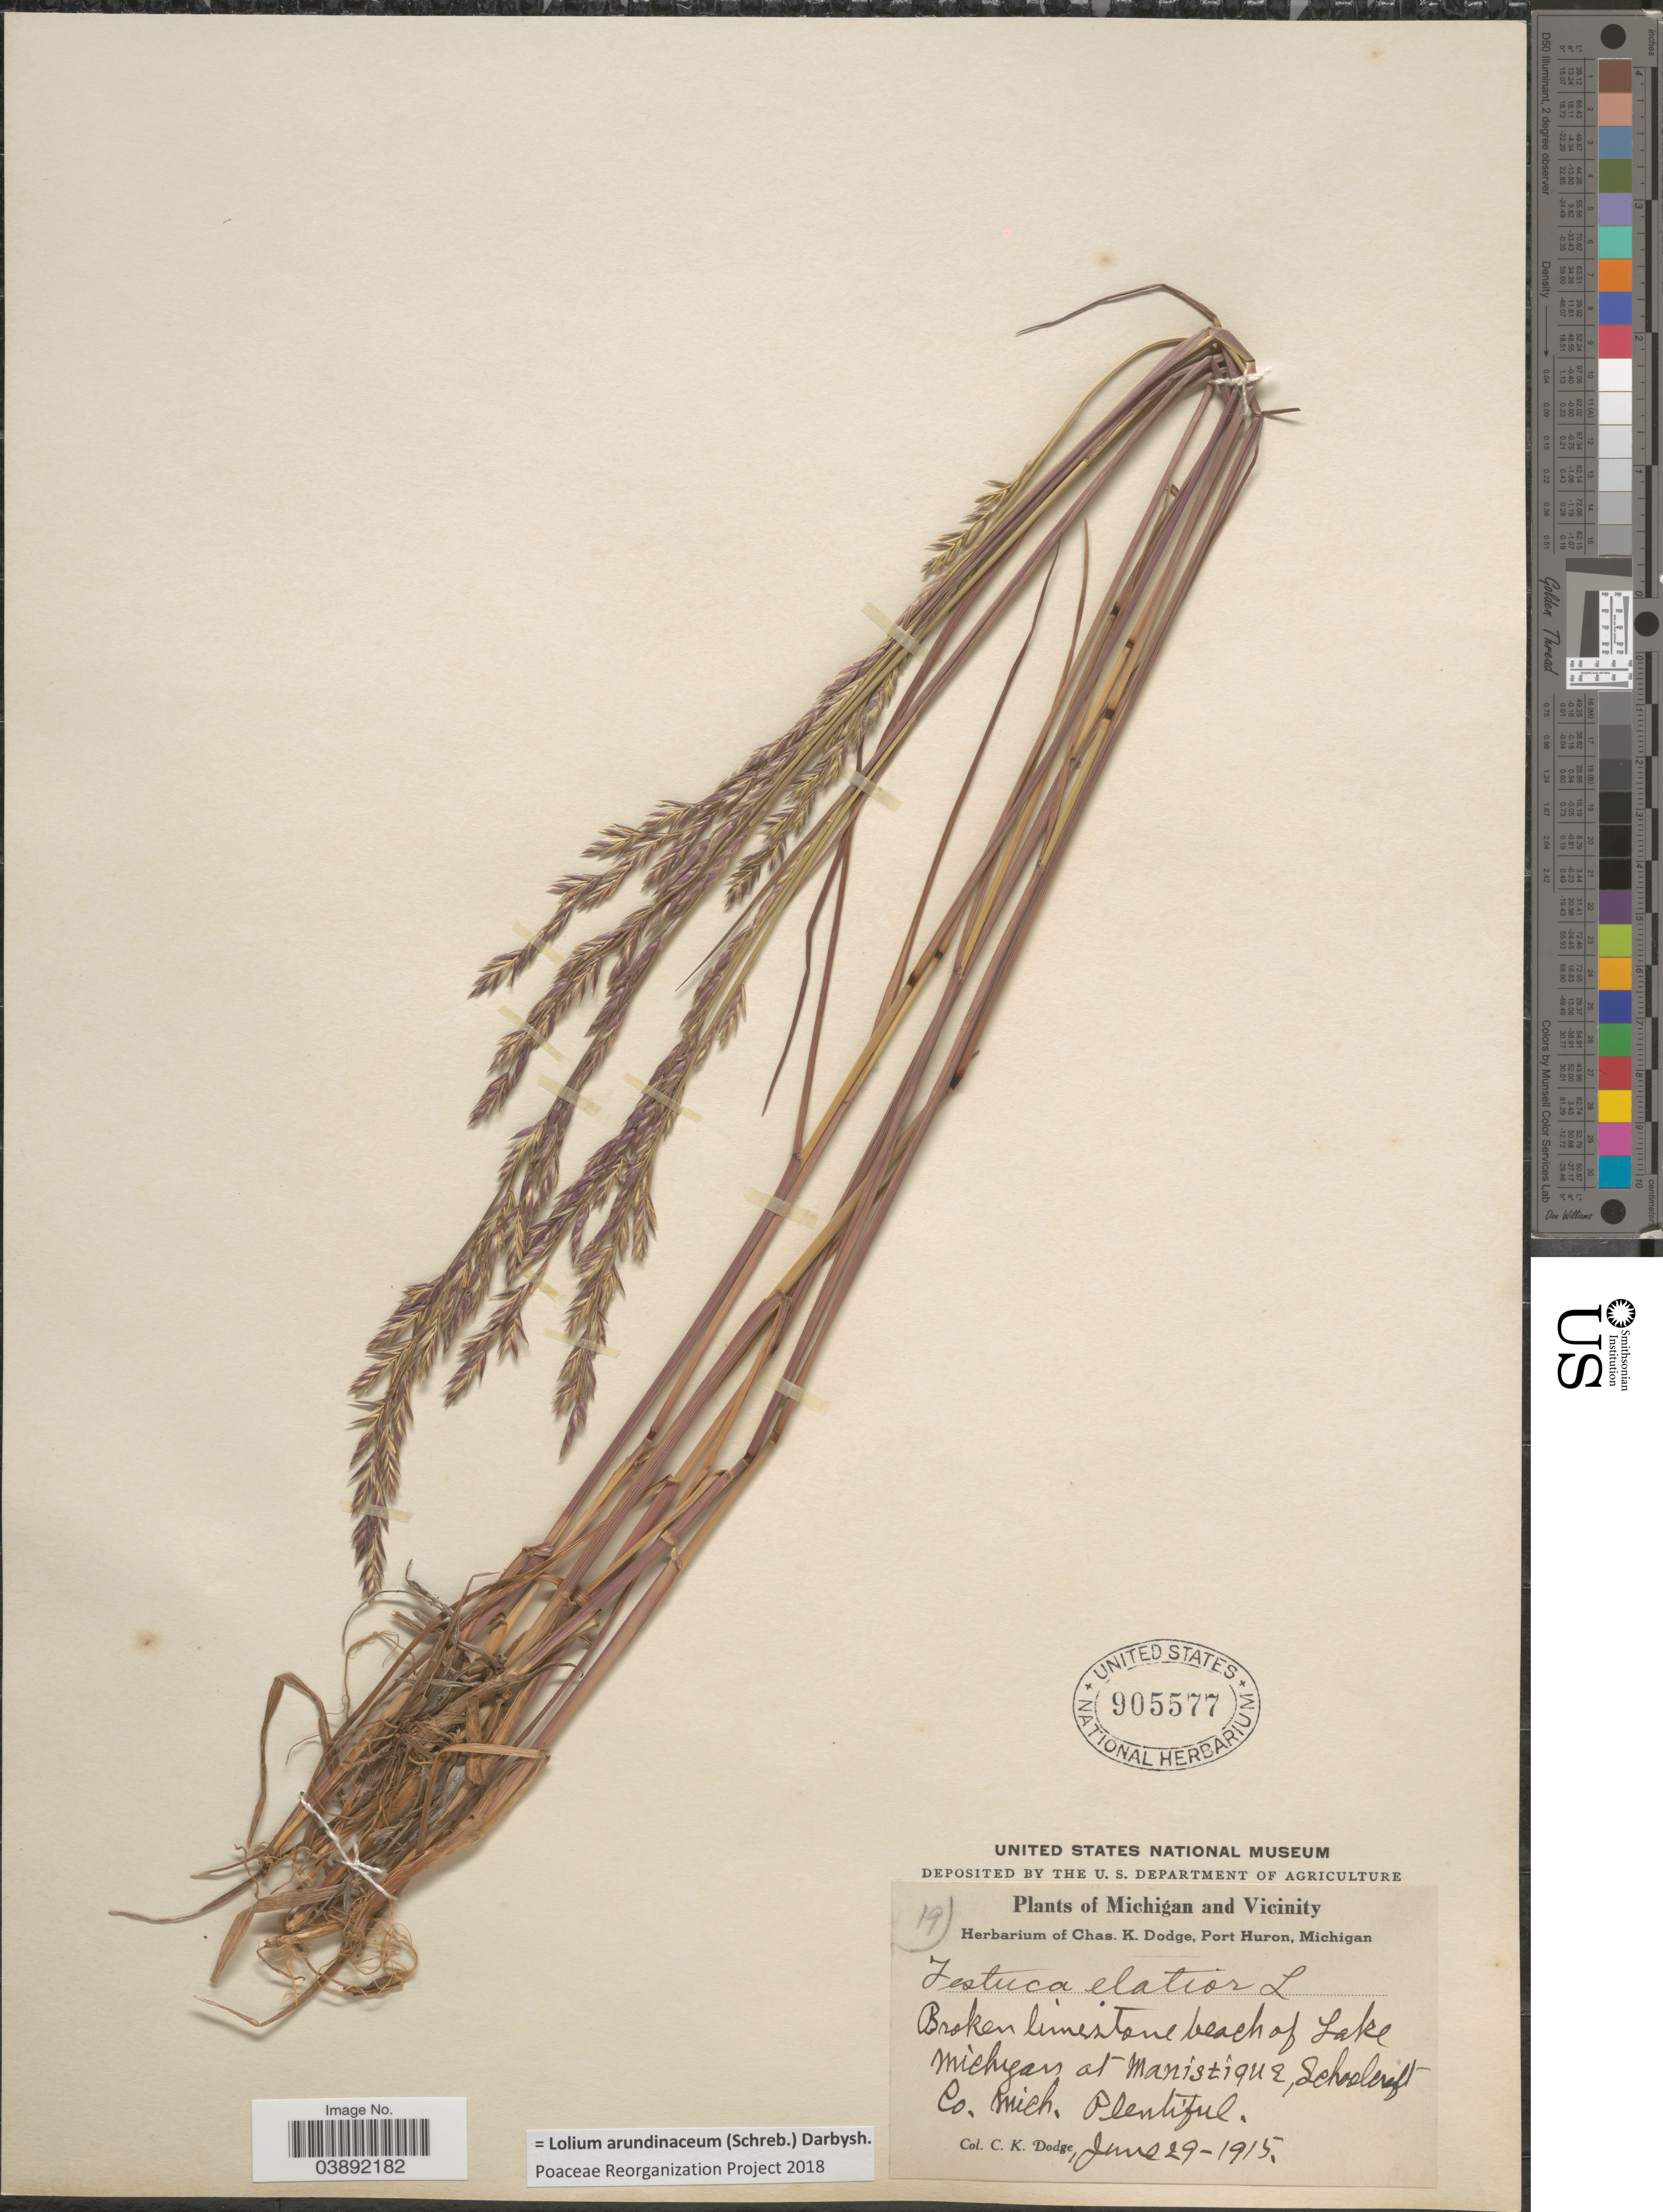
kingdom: Plantae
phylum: Tracheophyta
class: Liliopsida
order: Poales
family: Poaceae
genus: Lolium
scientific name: Lolium arundinaceum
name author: (Schreb.) Darbysh.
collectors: C. K. Dodge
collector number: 19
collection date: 1915-06-29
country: United States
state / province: Michigan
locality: Michigan and Vicinity. Broken limestone beach of Lake Michigan at Manistique, Schoolcraft Co.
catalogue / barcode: US 905577